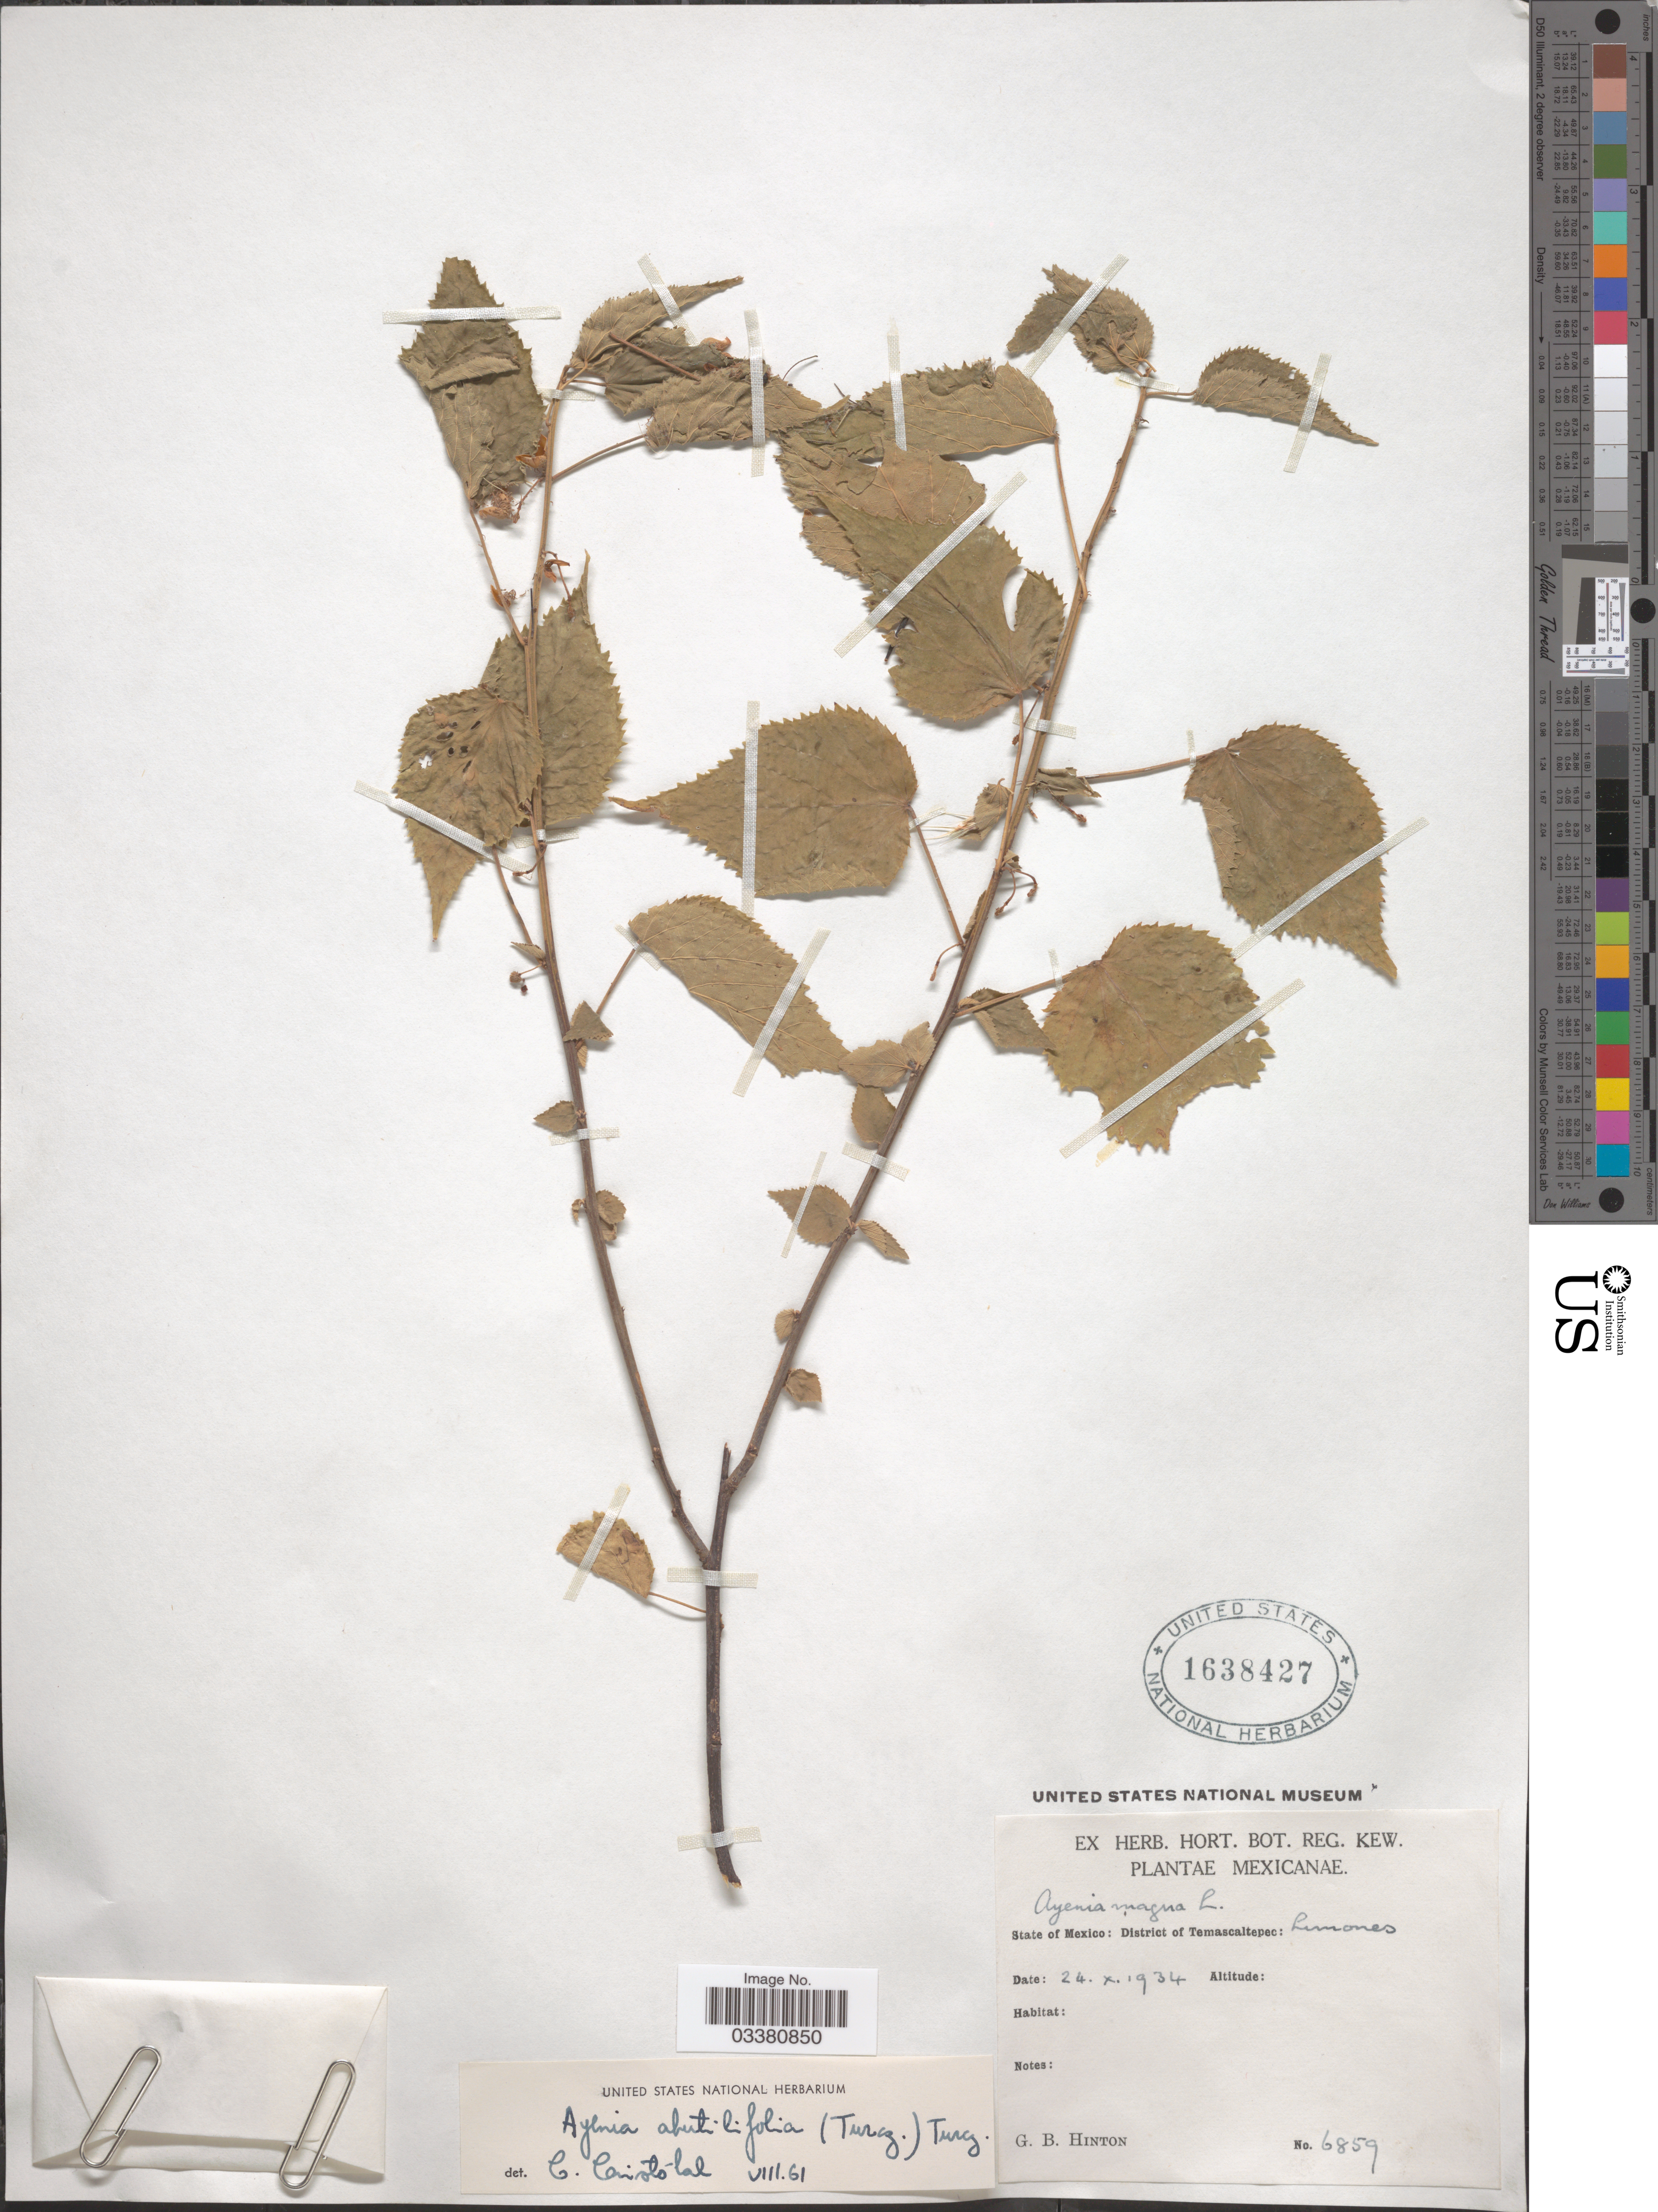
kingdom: Plantae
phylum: Tracheophyta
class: Magnoliopsida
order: Malvales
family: Malvaceae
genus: Ayenia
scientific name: Ayenia abutilifolia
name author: (Turcz.) Turcz.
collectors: G. B. Hinton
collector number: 6859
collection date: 1934-10-24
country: Mexico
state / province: México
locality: District of Temascaltepec: Limones.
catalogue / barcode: US 1638427